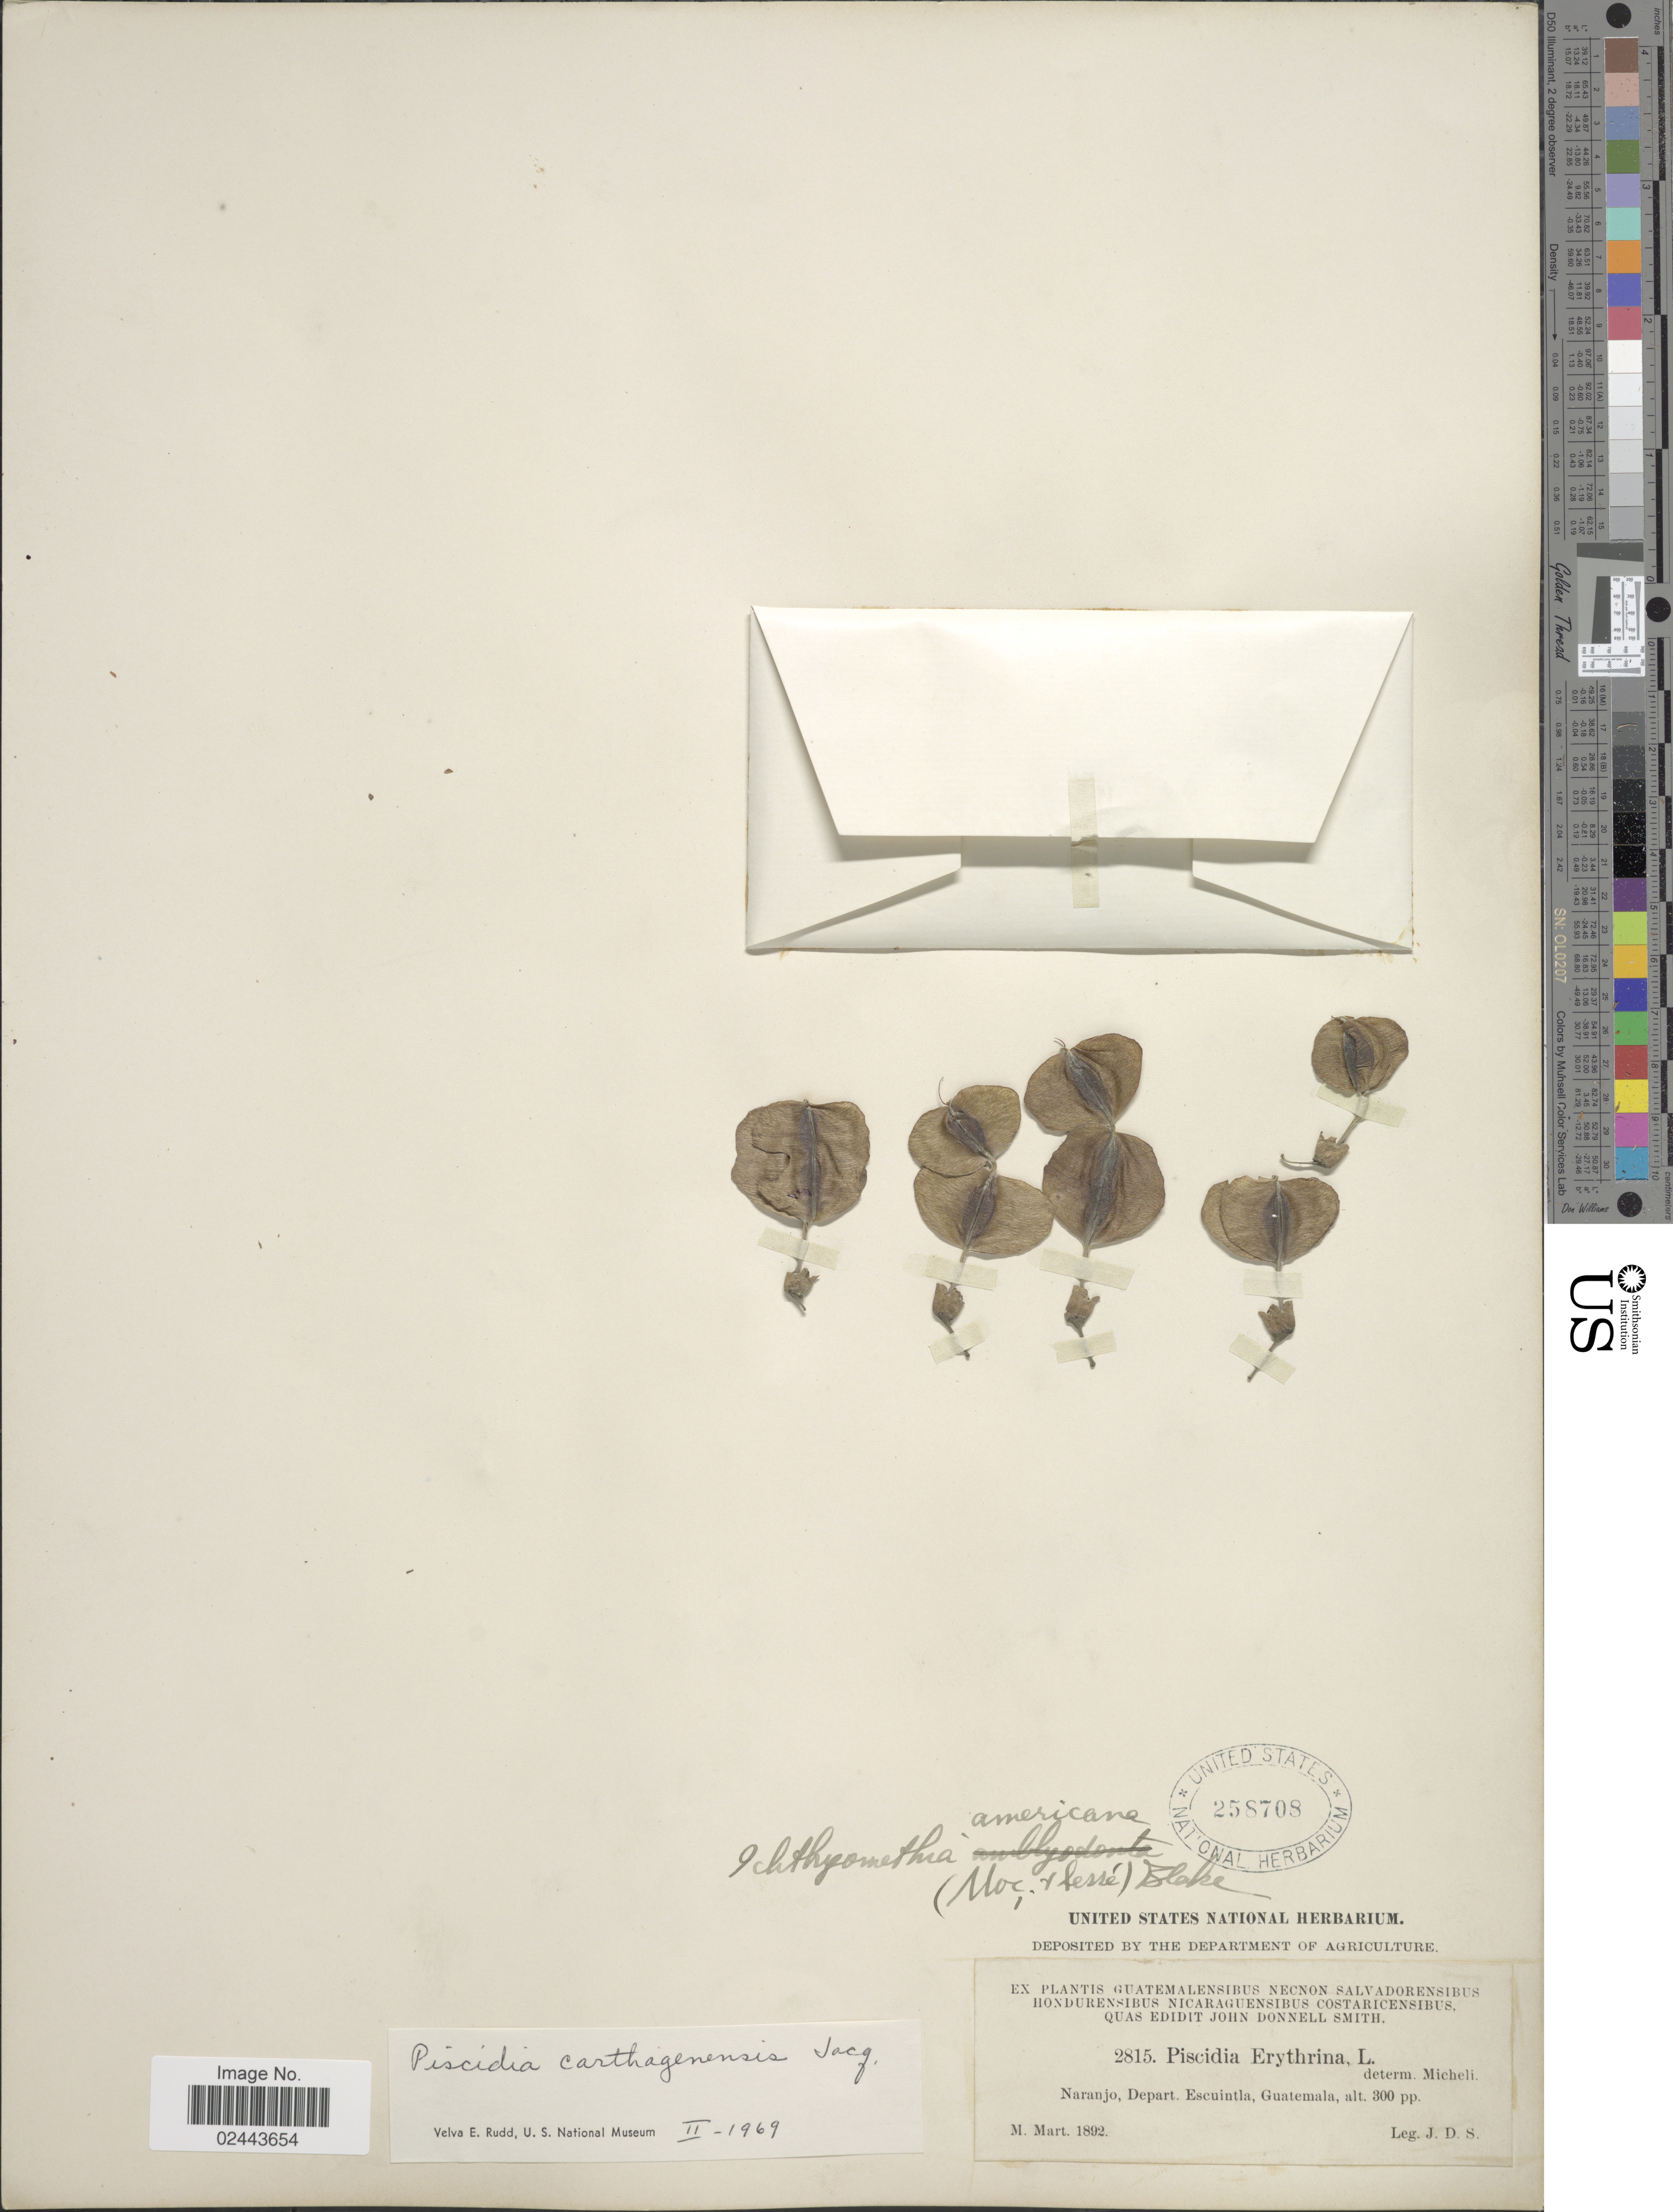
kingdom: Plantae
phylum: Tracheophyta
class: Magnoliopsida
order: Fabales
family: Fabaceae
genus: Piscidia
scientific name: Piscidia carthagenensis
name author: Jacq.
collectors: J. Donnell Smith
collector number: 2815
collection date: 1892-03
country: Guatemala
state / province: Escuintla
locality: Naranjo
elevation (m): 91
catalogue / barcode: US 258708